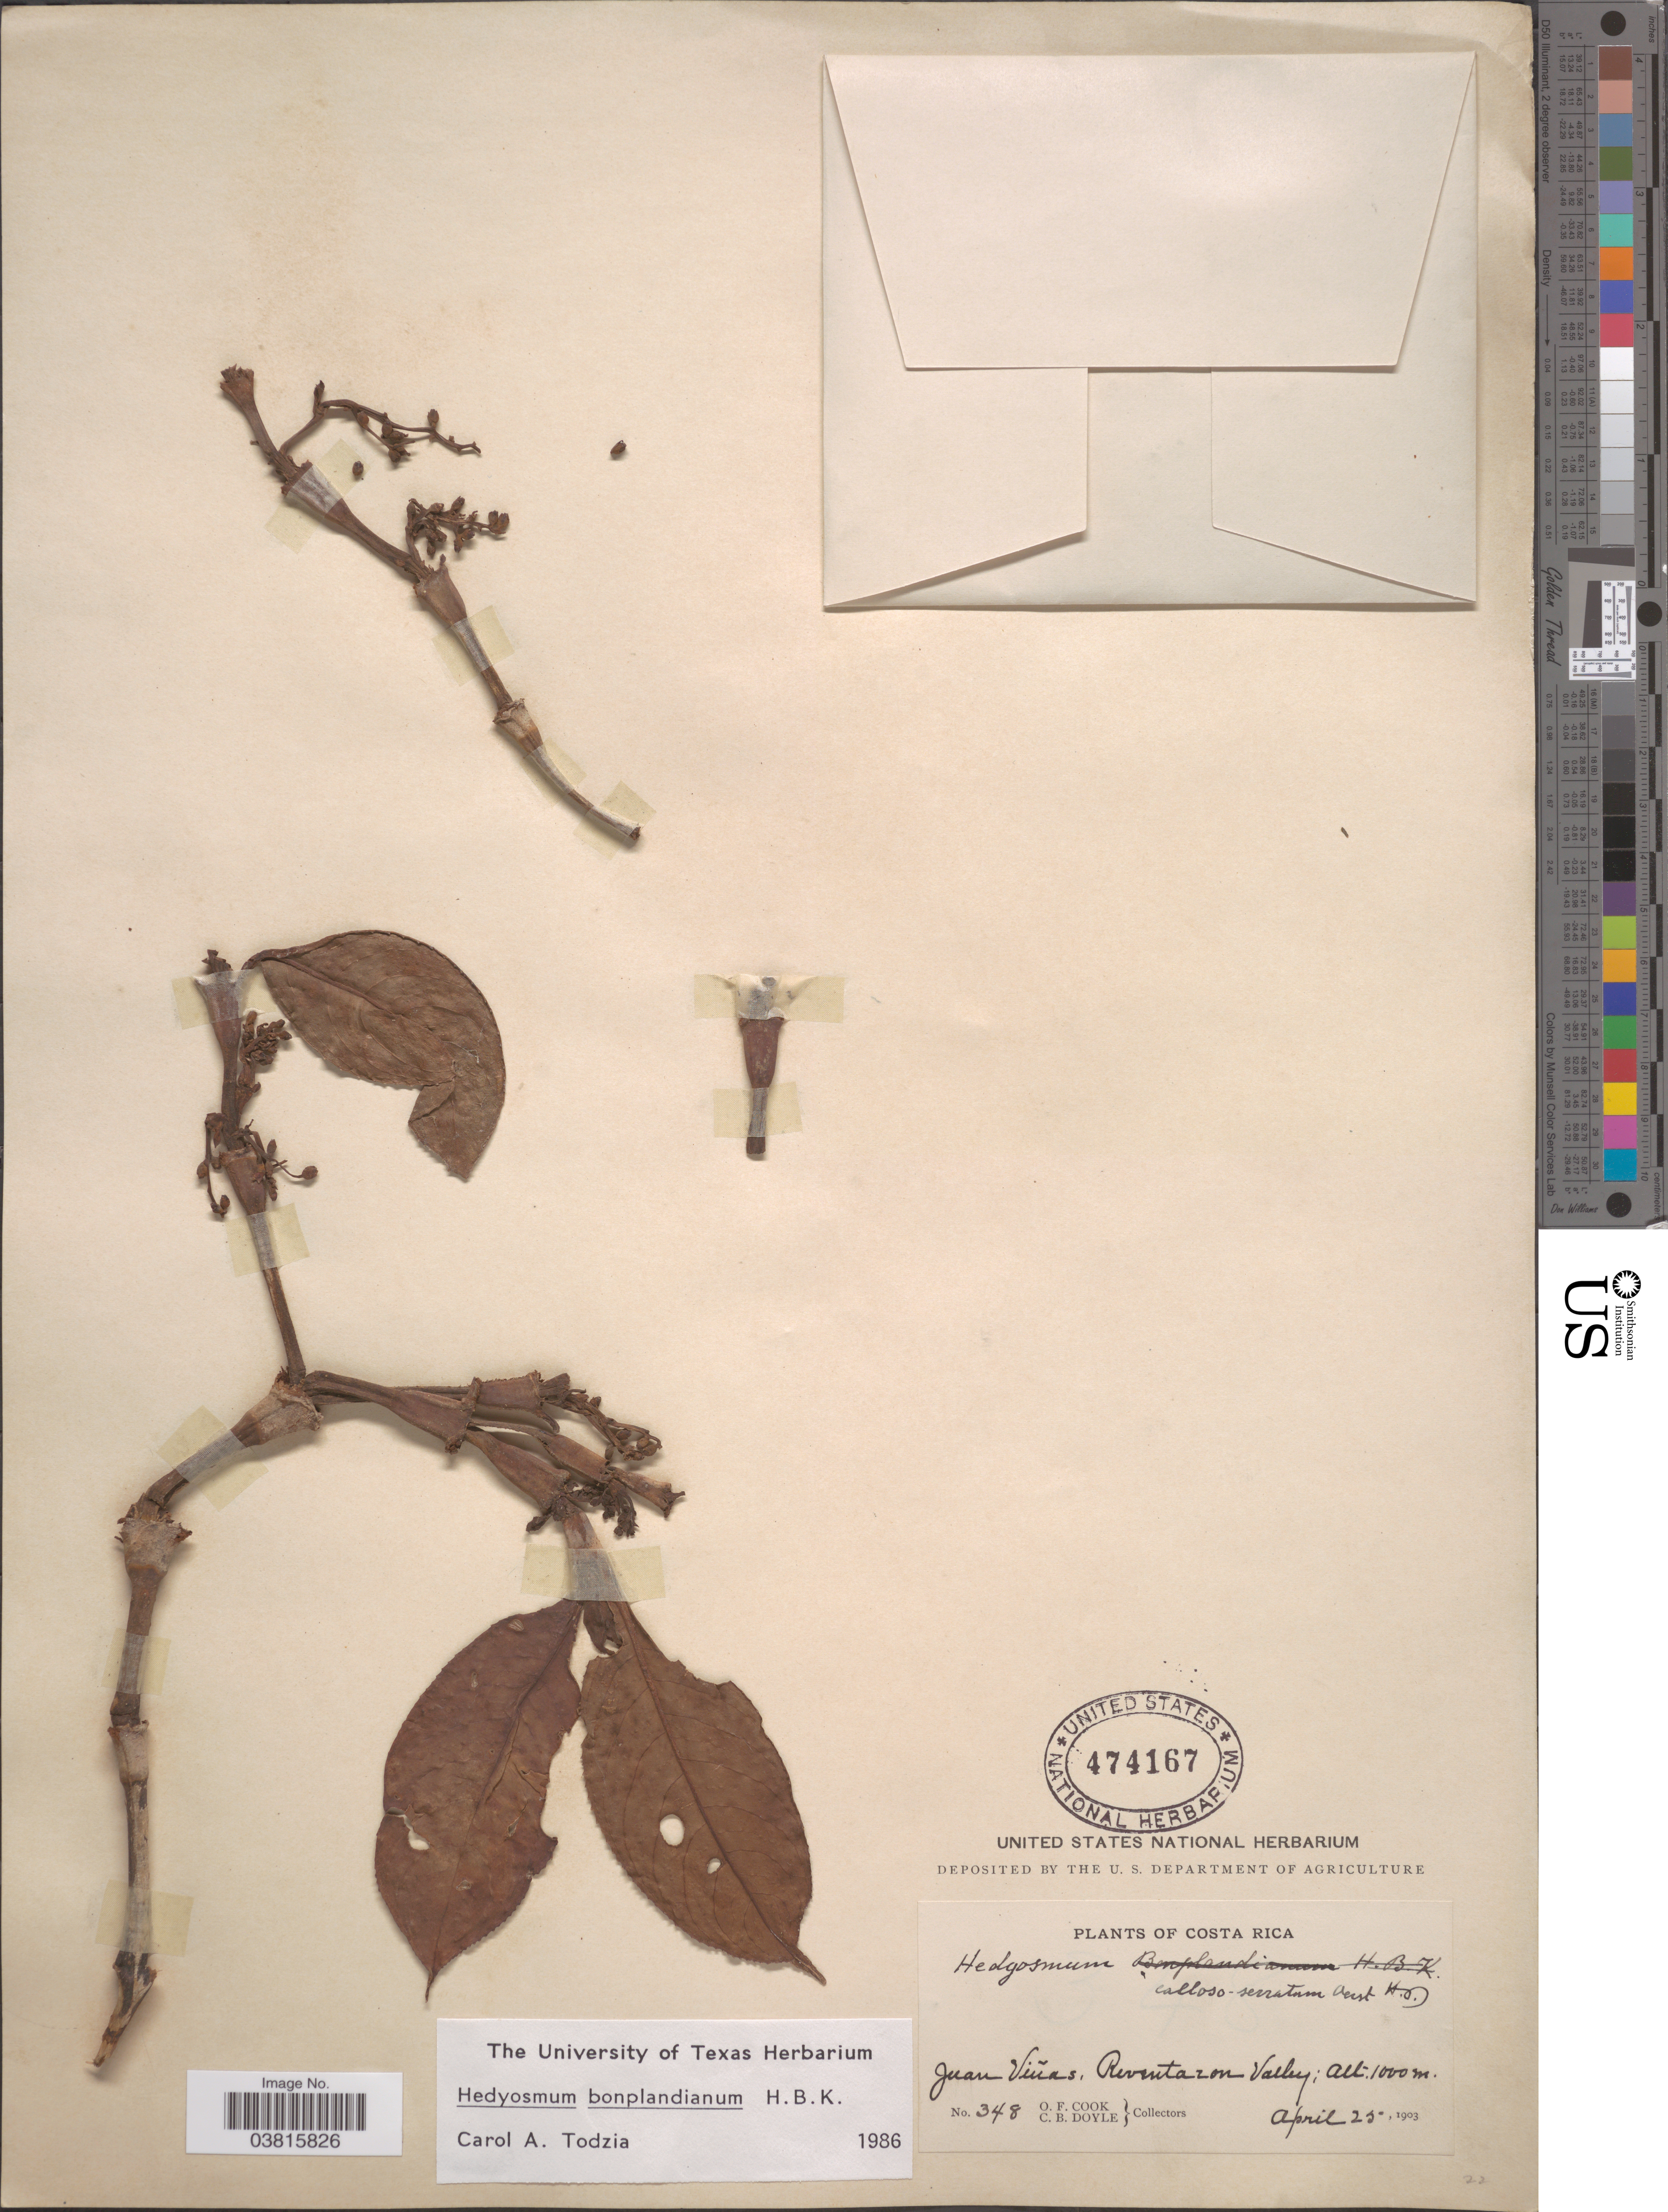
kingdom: Plantae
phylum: Tracheophyta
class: Magnoliopsida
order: Chloranthales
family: Chloranthaceae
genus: Hedyosmum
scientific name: Hedyosmum callososerratum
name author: Oerst.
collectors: O. F. Cook & C. Doyle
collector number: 348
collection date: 1903-04-25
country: Costa Rica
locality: Juan Viñas, Reventazon Valley.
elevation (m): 1000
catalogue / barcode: US 474167